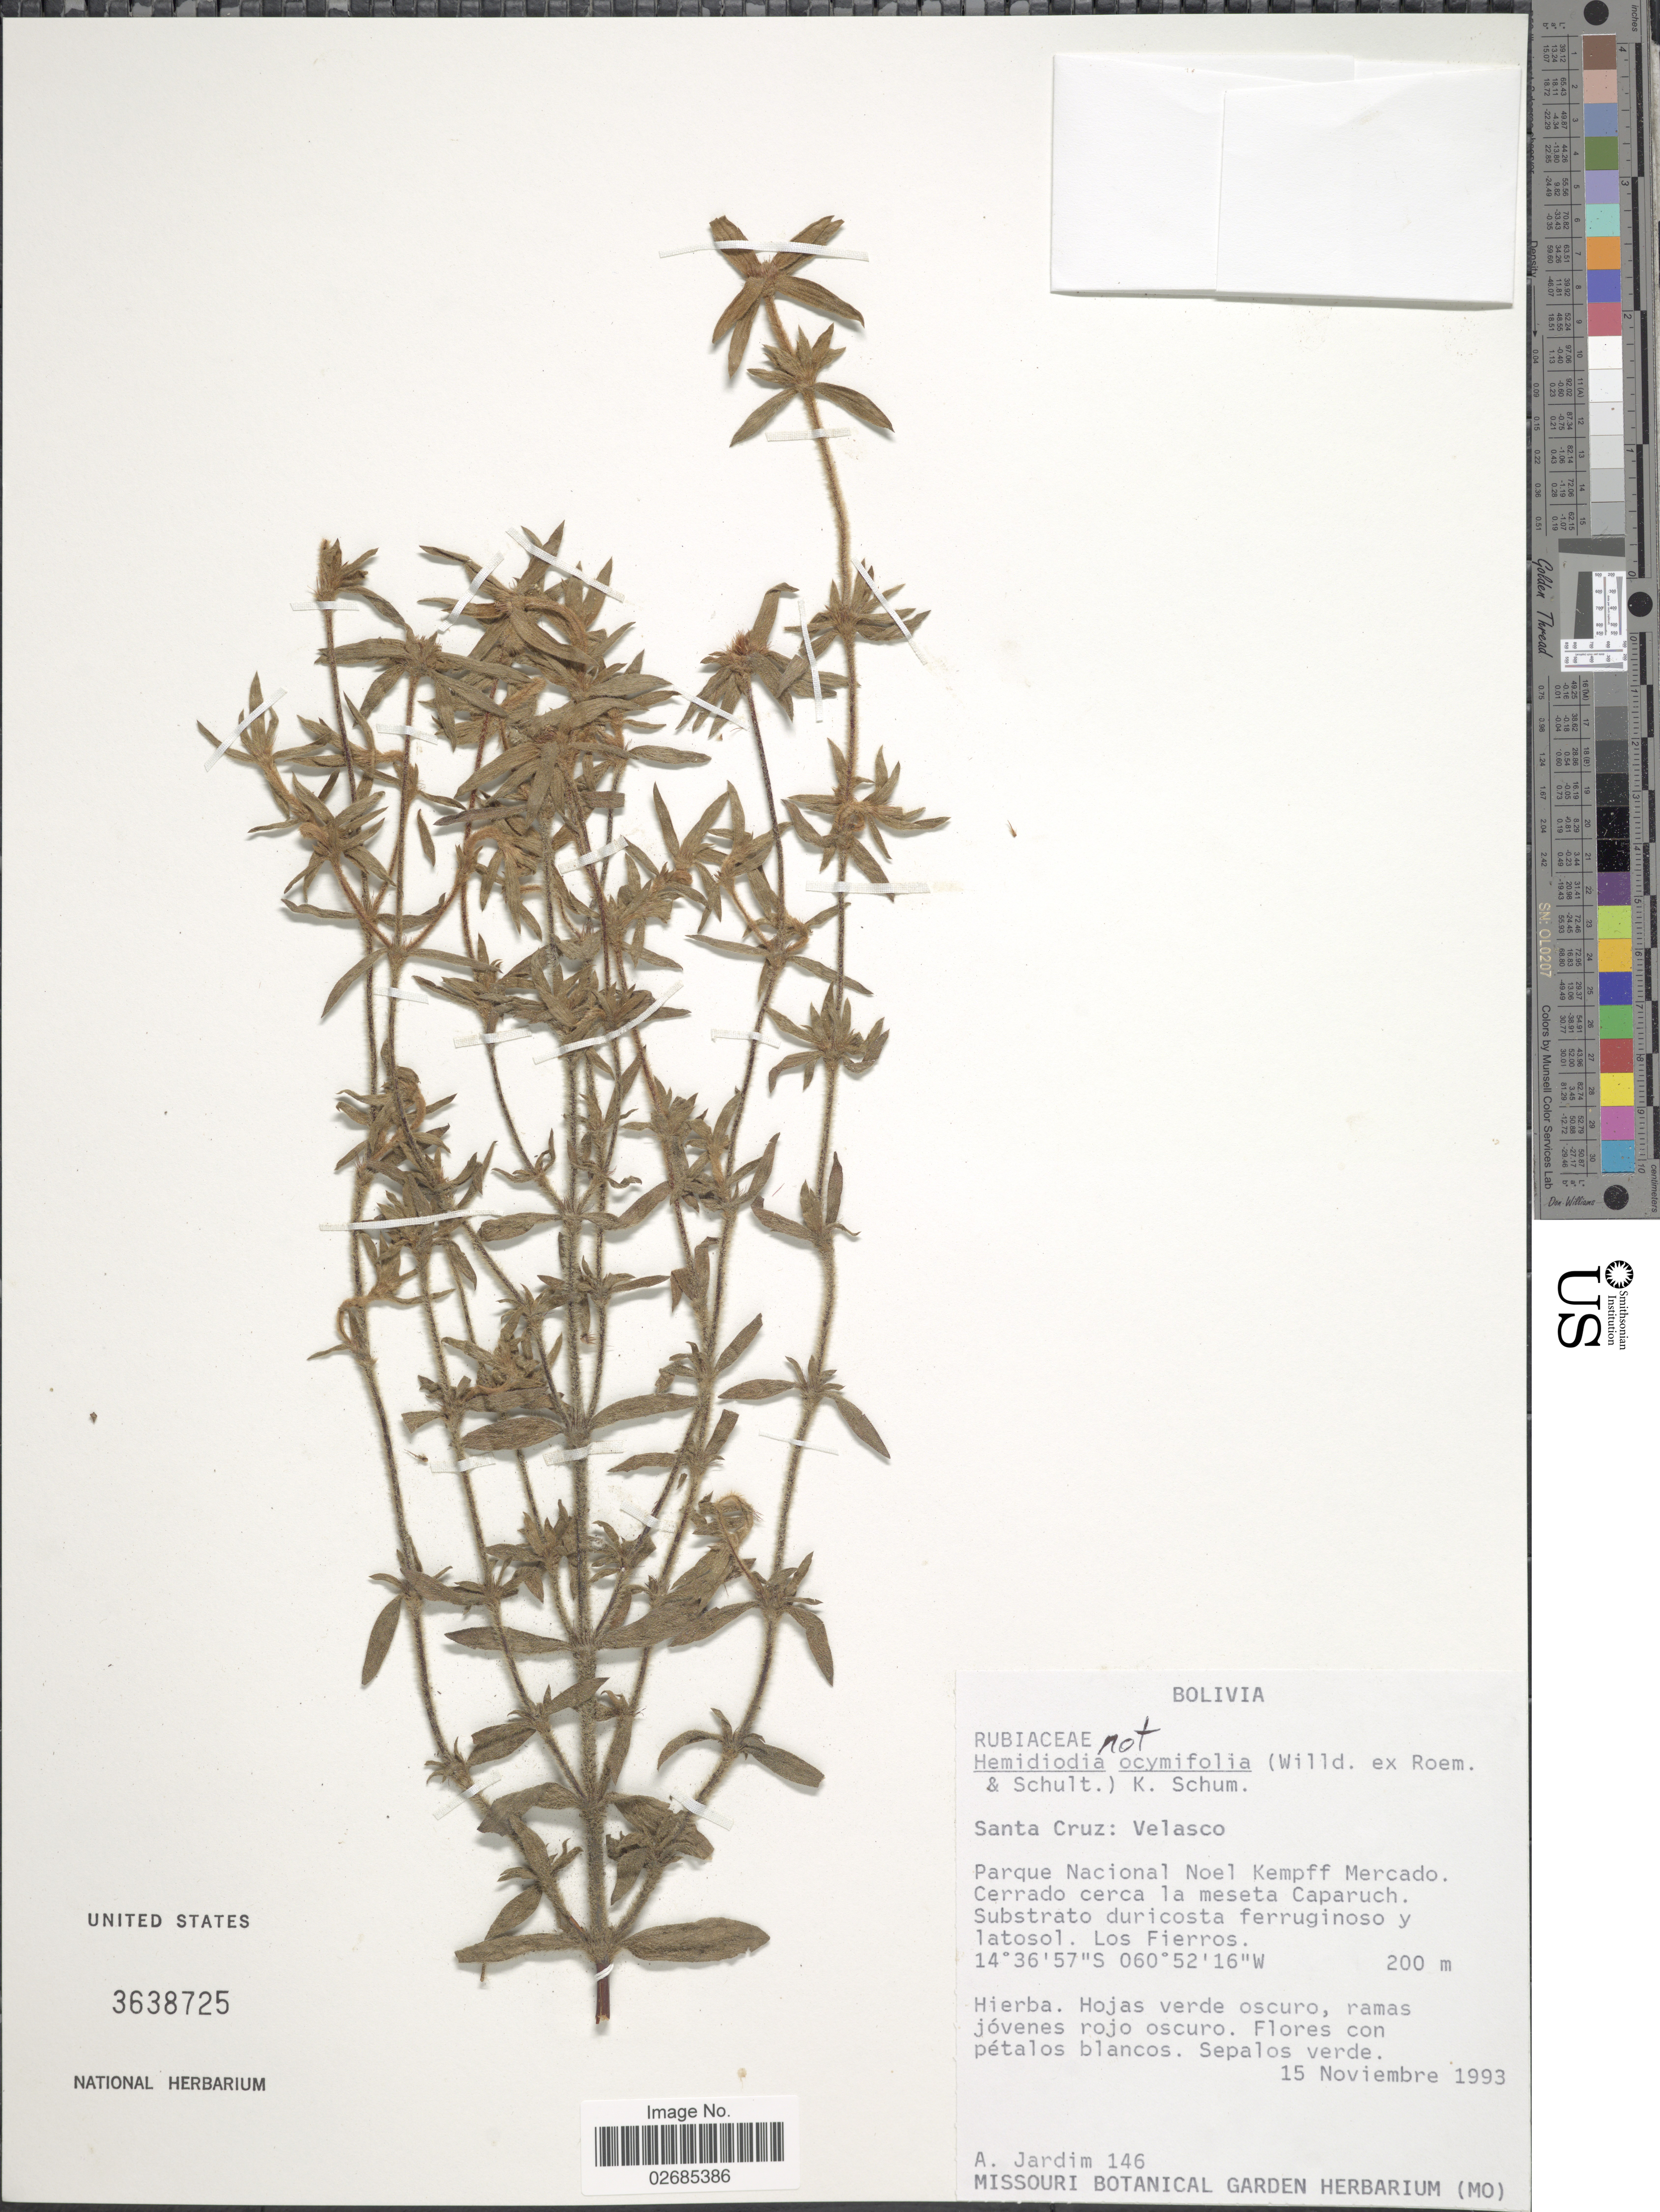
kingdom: Plantae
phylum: Tracheophyta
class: Magnoliopsida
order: Gentianales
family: Rubiaceae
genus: Hemidiodia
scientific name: Hemidiodia ocimifolia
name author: (Willd.) K. Schum.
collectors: A. Jardim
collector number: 146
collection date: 1993-11-15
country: Bolivia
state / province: Santa Cruz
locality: Velasco. Parque Nacional Noel Kempff Mercado. Cerrado cerca la meseta Caparuch. Los Fierros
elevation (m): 200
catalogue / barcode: US 3638725